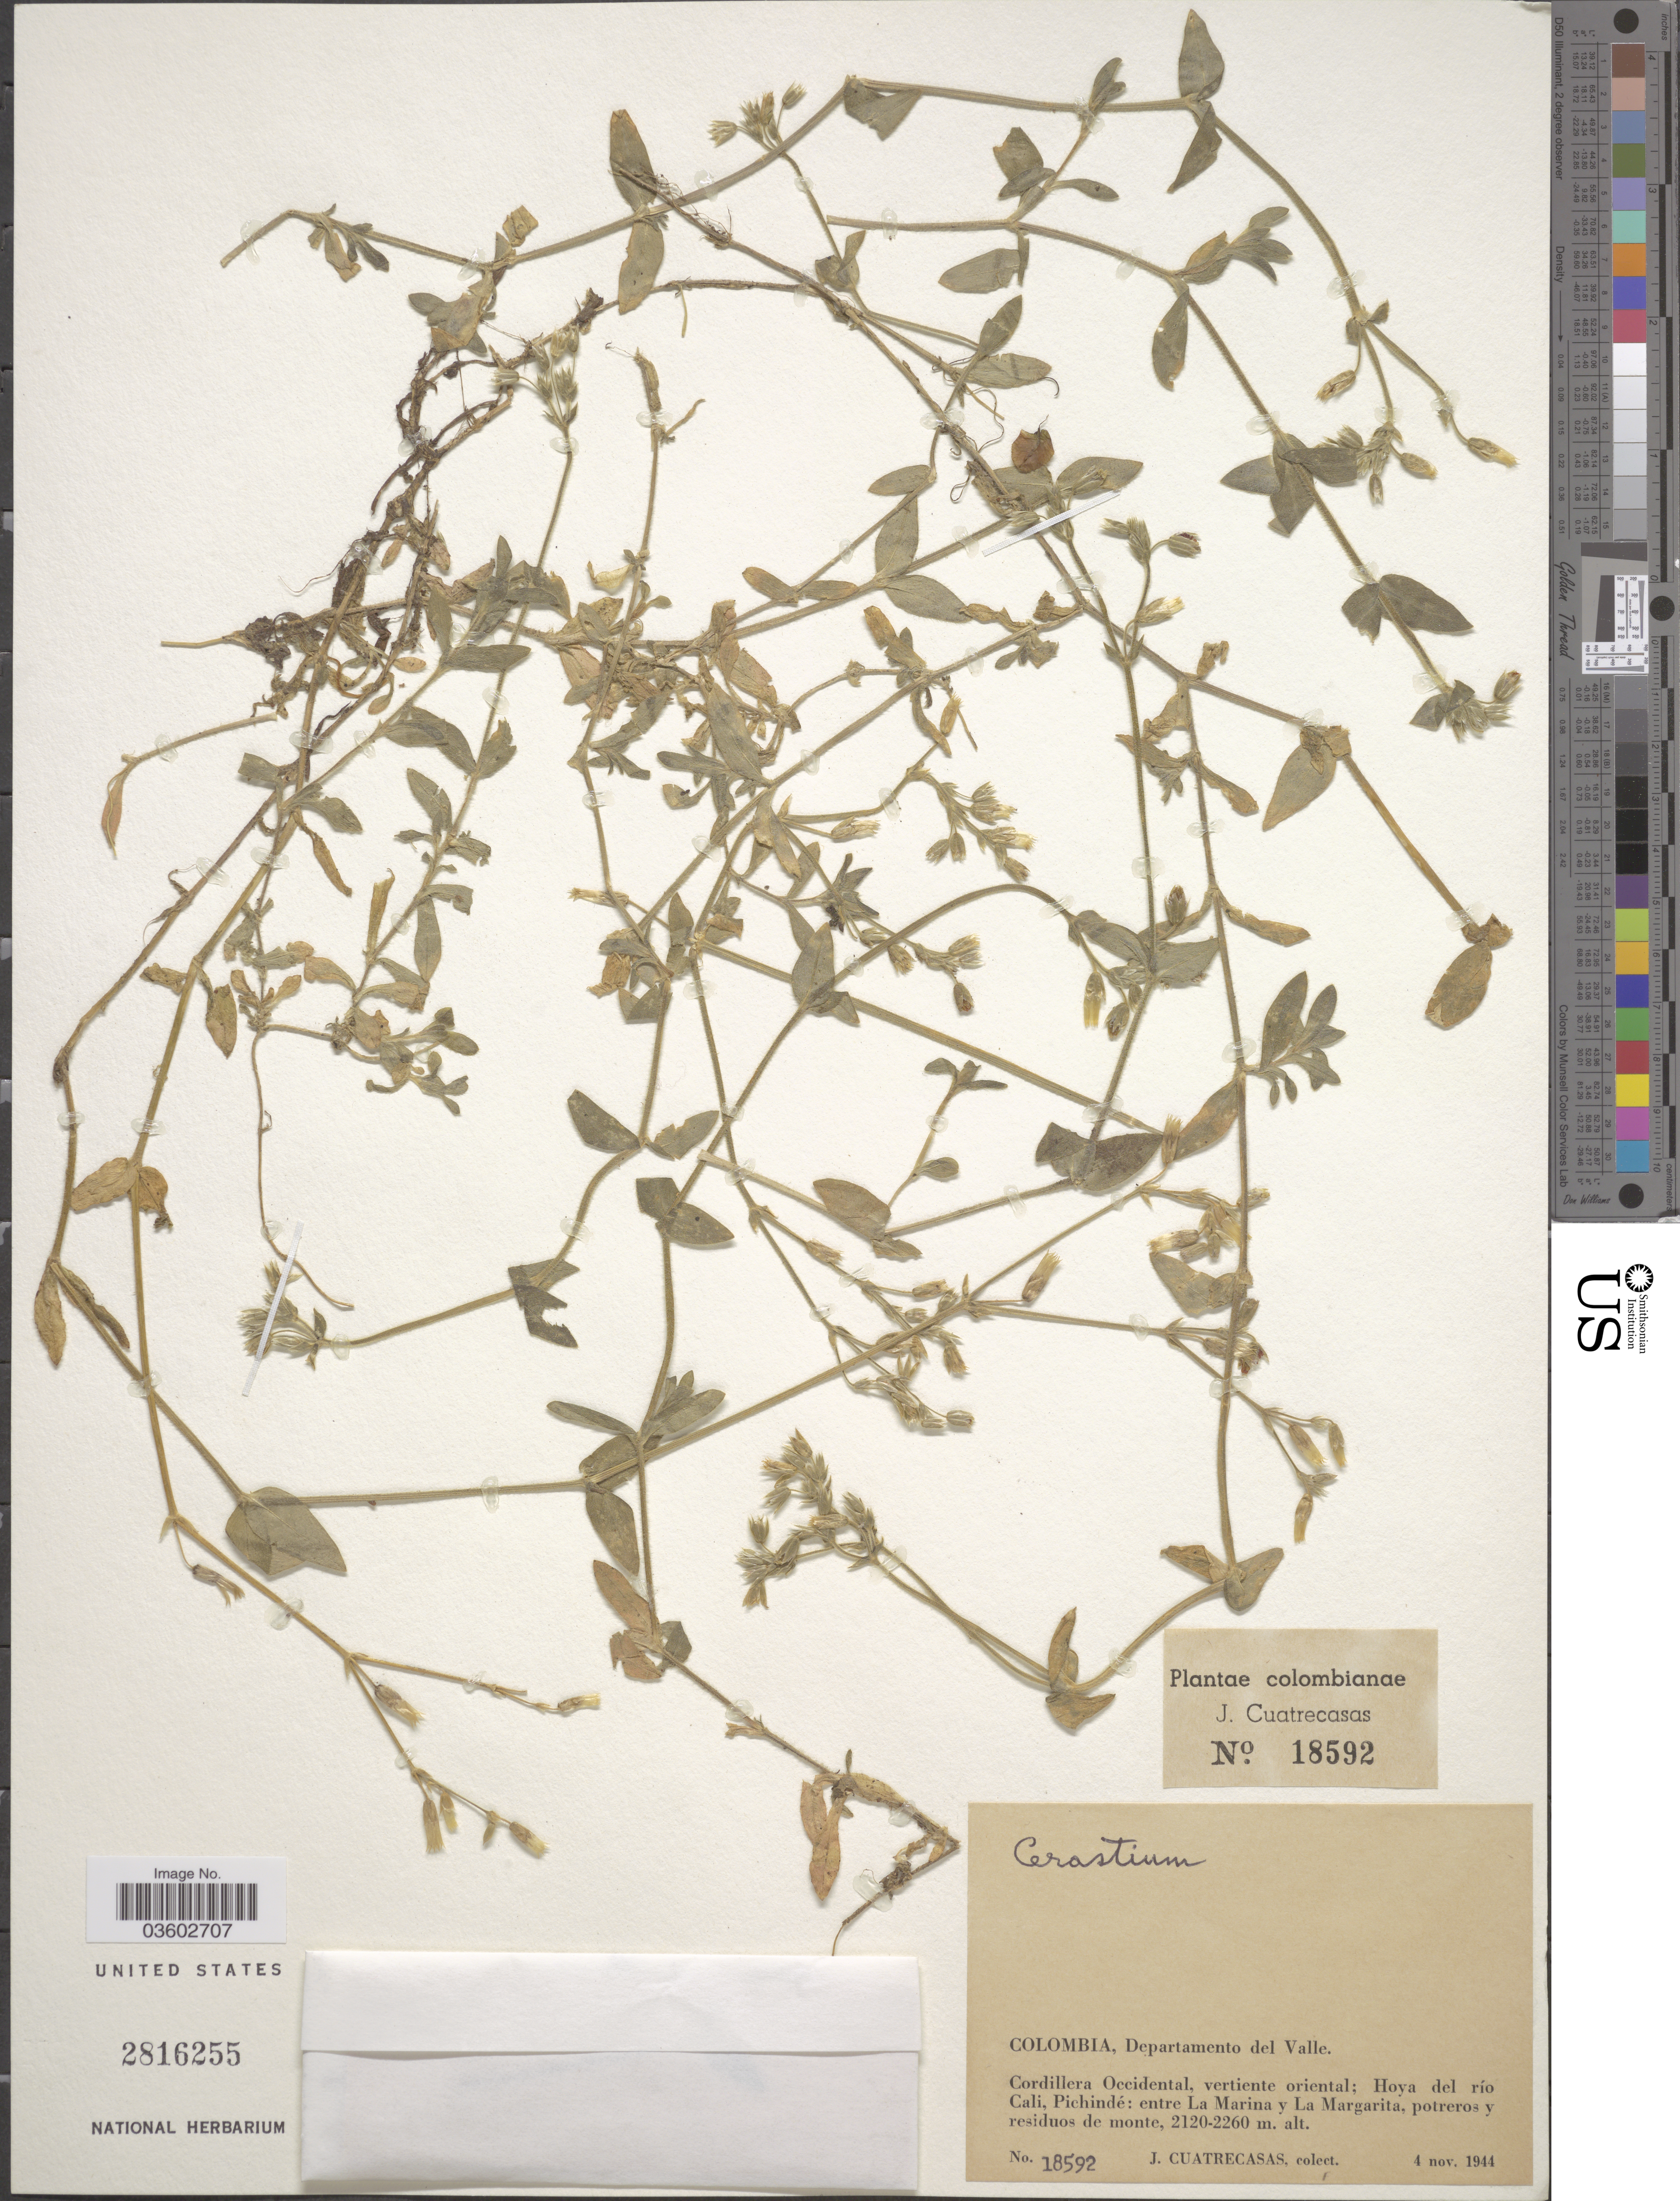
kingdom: Plantae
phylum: Tracheophyta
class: Magnoliopsida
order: Caryophyllales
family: Caryophyllaceae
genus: Cerastium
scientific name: Cerastium sp.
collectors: J. Cuatrecasas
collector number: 18592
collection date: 1944-11-04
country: Colombia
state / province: Valle del Cauca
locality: Departamento del Valle. Cordillera Occidental, vertiente oriental; Hoya del río Cali, Pichindé: entre La Marina y La Margarita.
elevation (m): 2120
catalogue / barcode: US 2816255